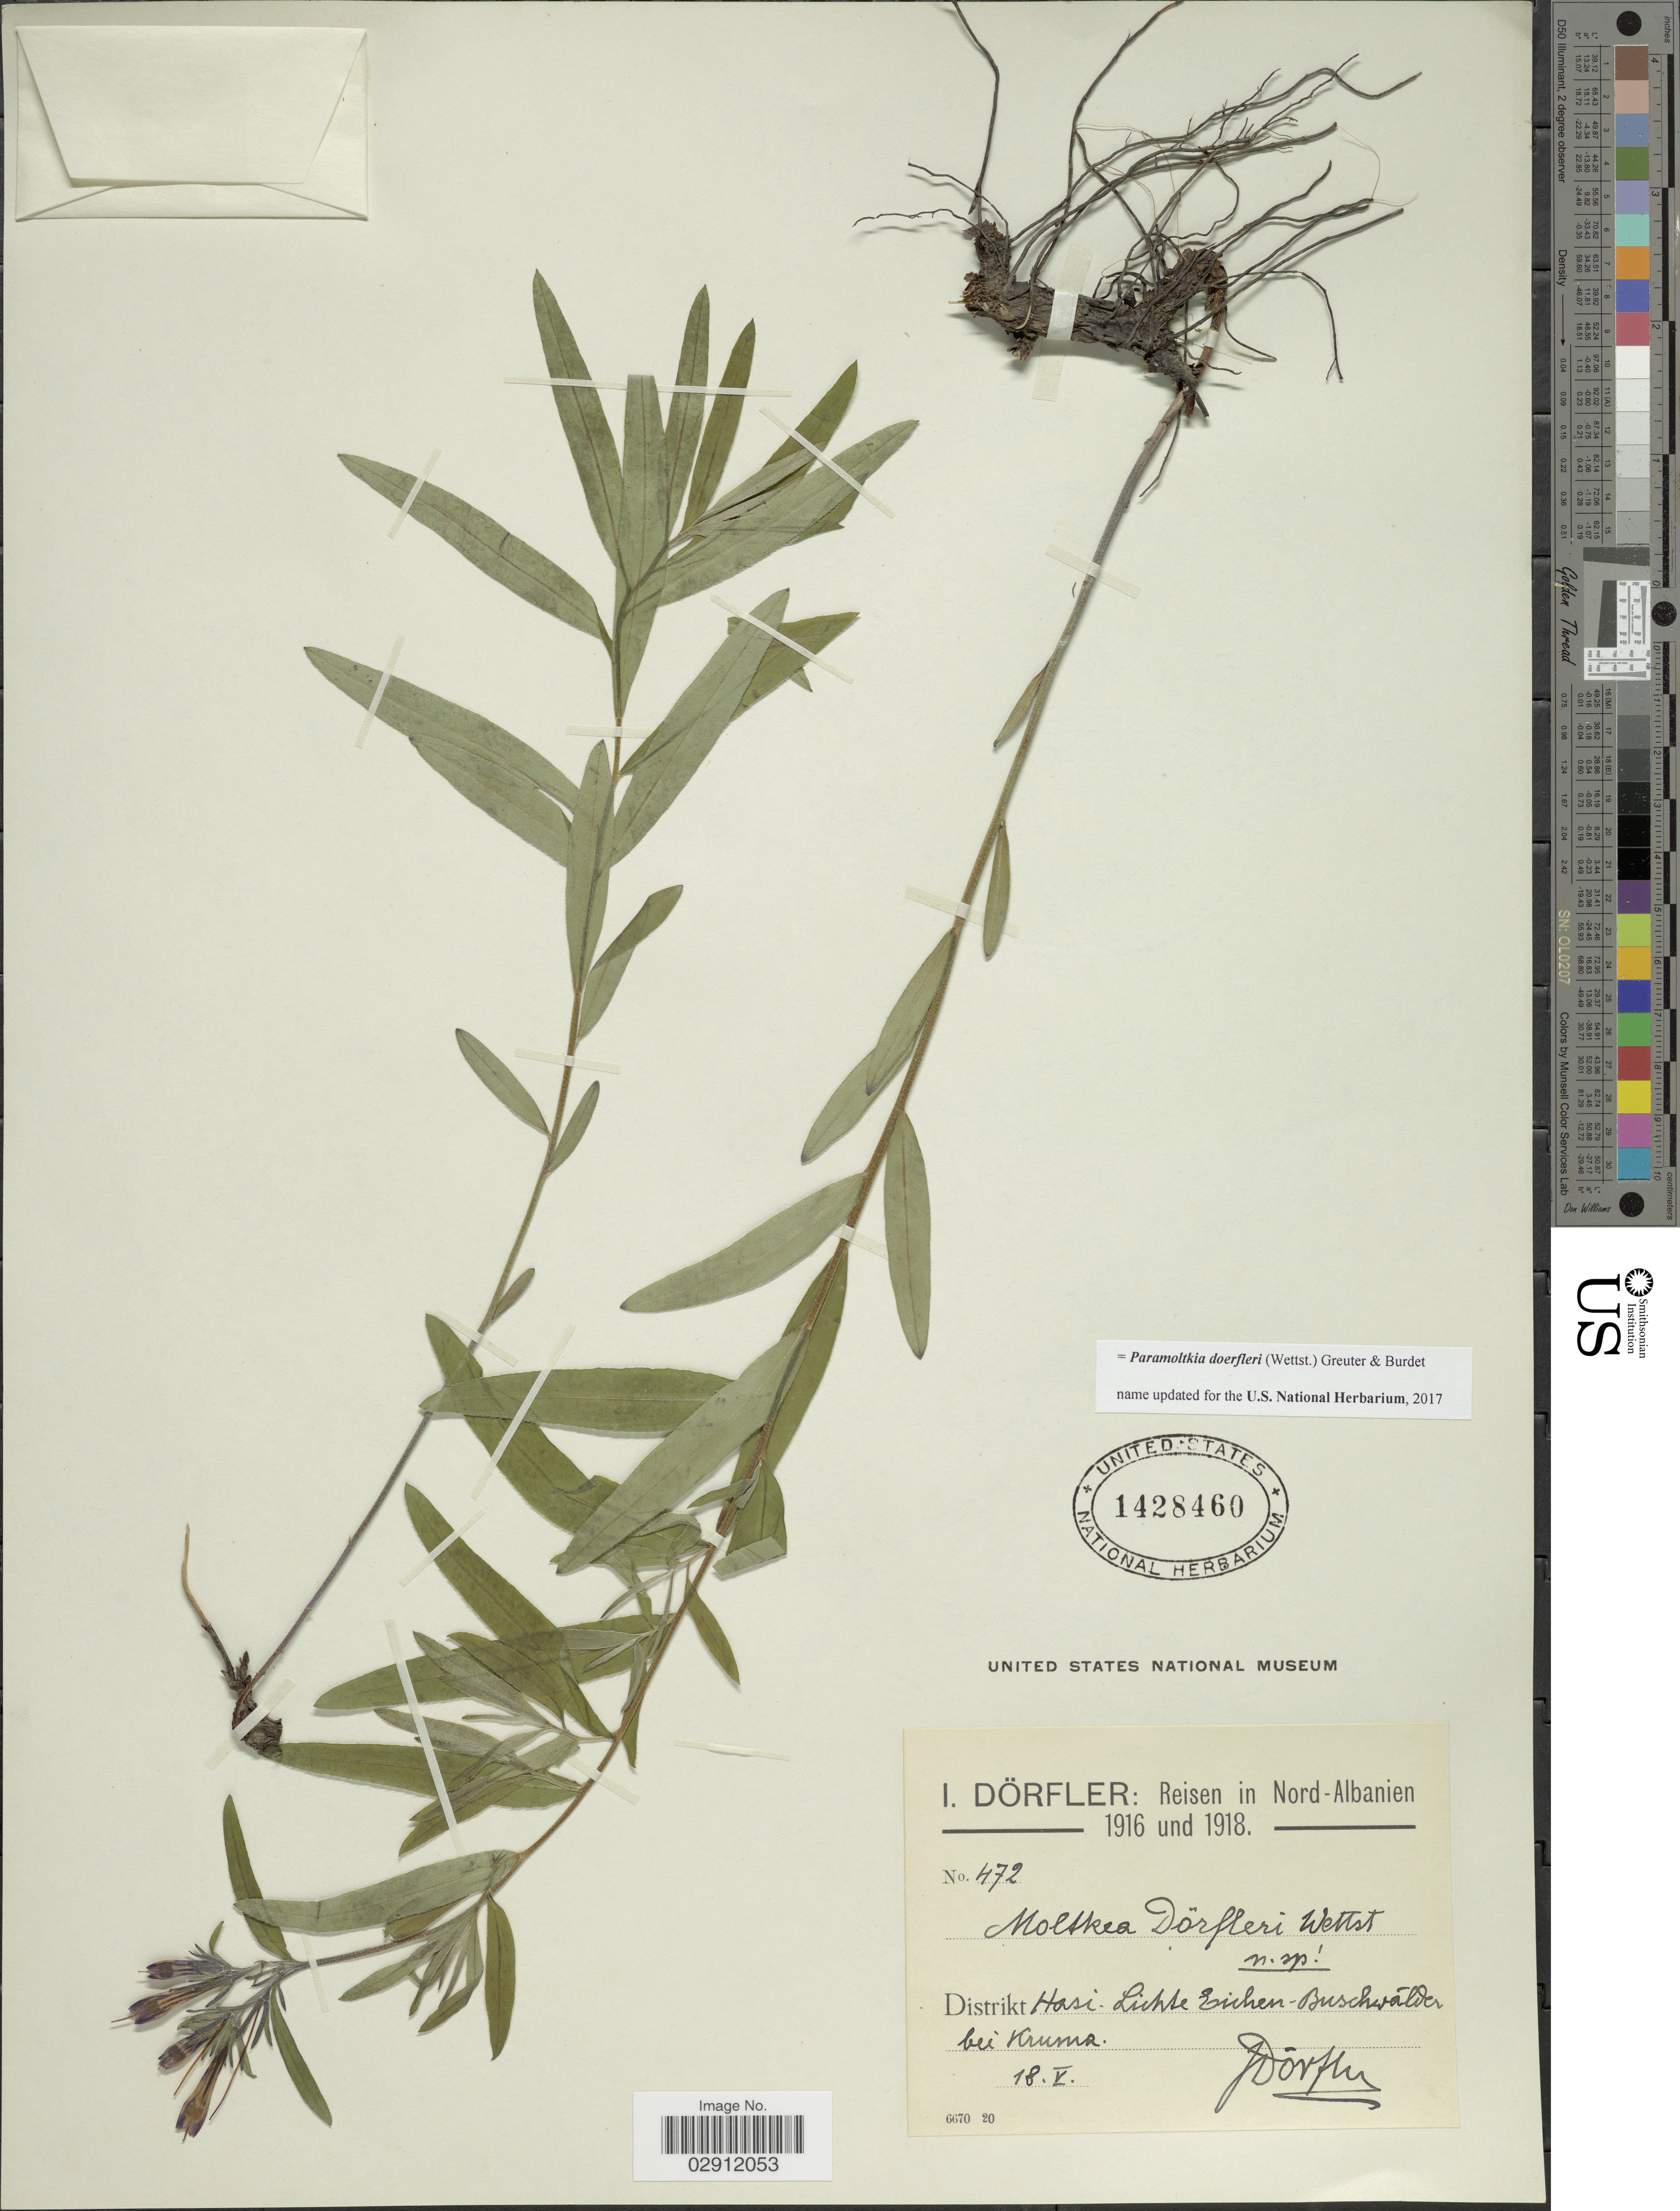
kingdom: Plantae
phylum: Tracheophyta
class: Magnoliopsida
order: Boraginales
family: Boraginaceae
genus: Paramoltkia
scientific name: Paramoltkia doerfleri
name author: (Wettst.) Greuter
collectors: I. Dörfler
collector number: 472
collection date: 1916-05-18/1918-05-18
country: Albania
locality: Nord-Albanien. Distrikt Hasi-Lichte Eichen-Buschwálder bei Kruma.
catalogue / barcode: US 1428460